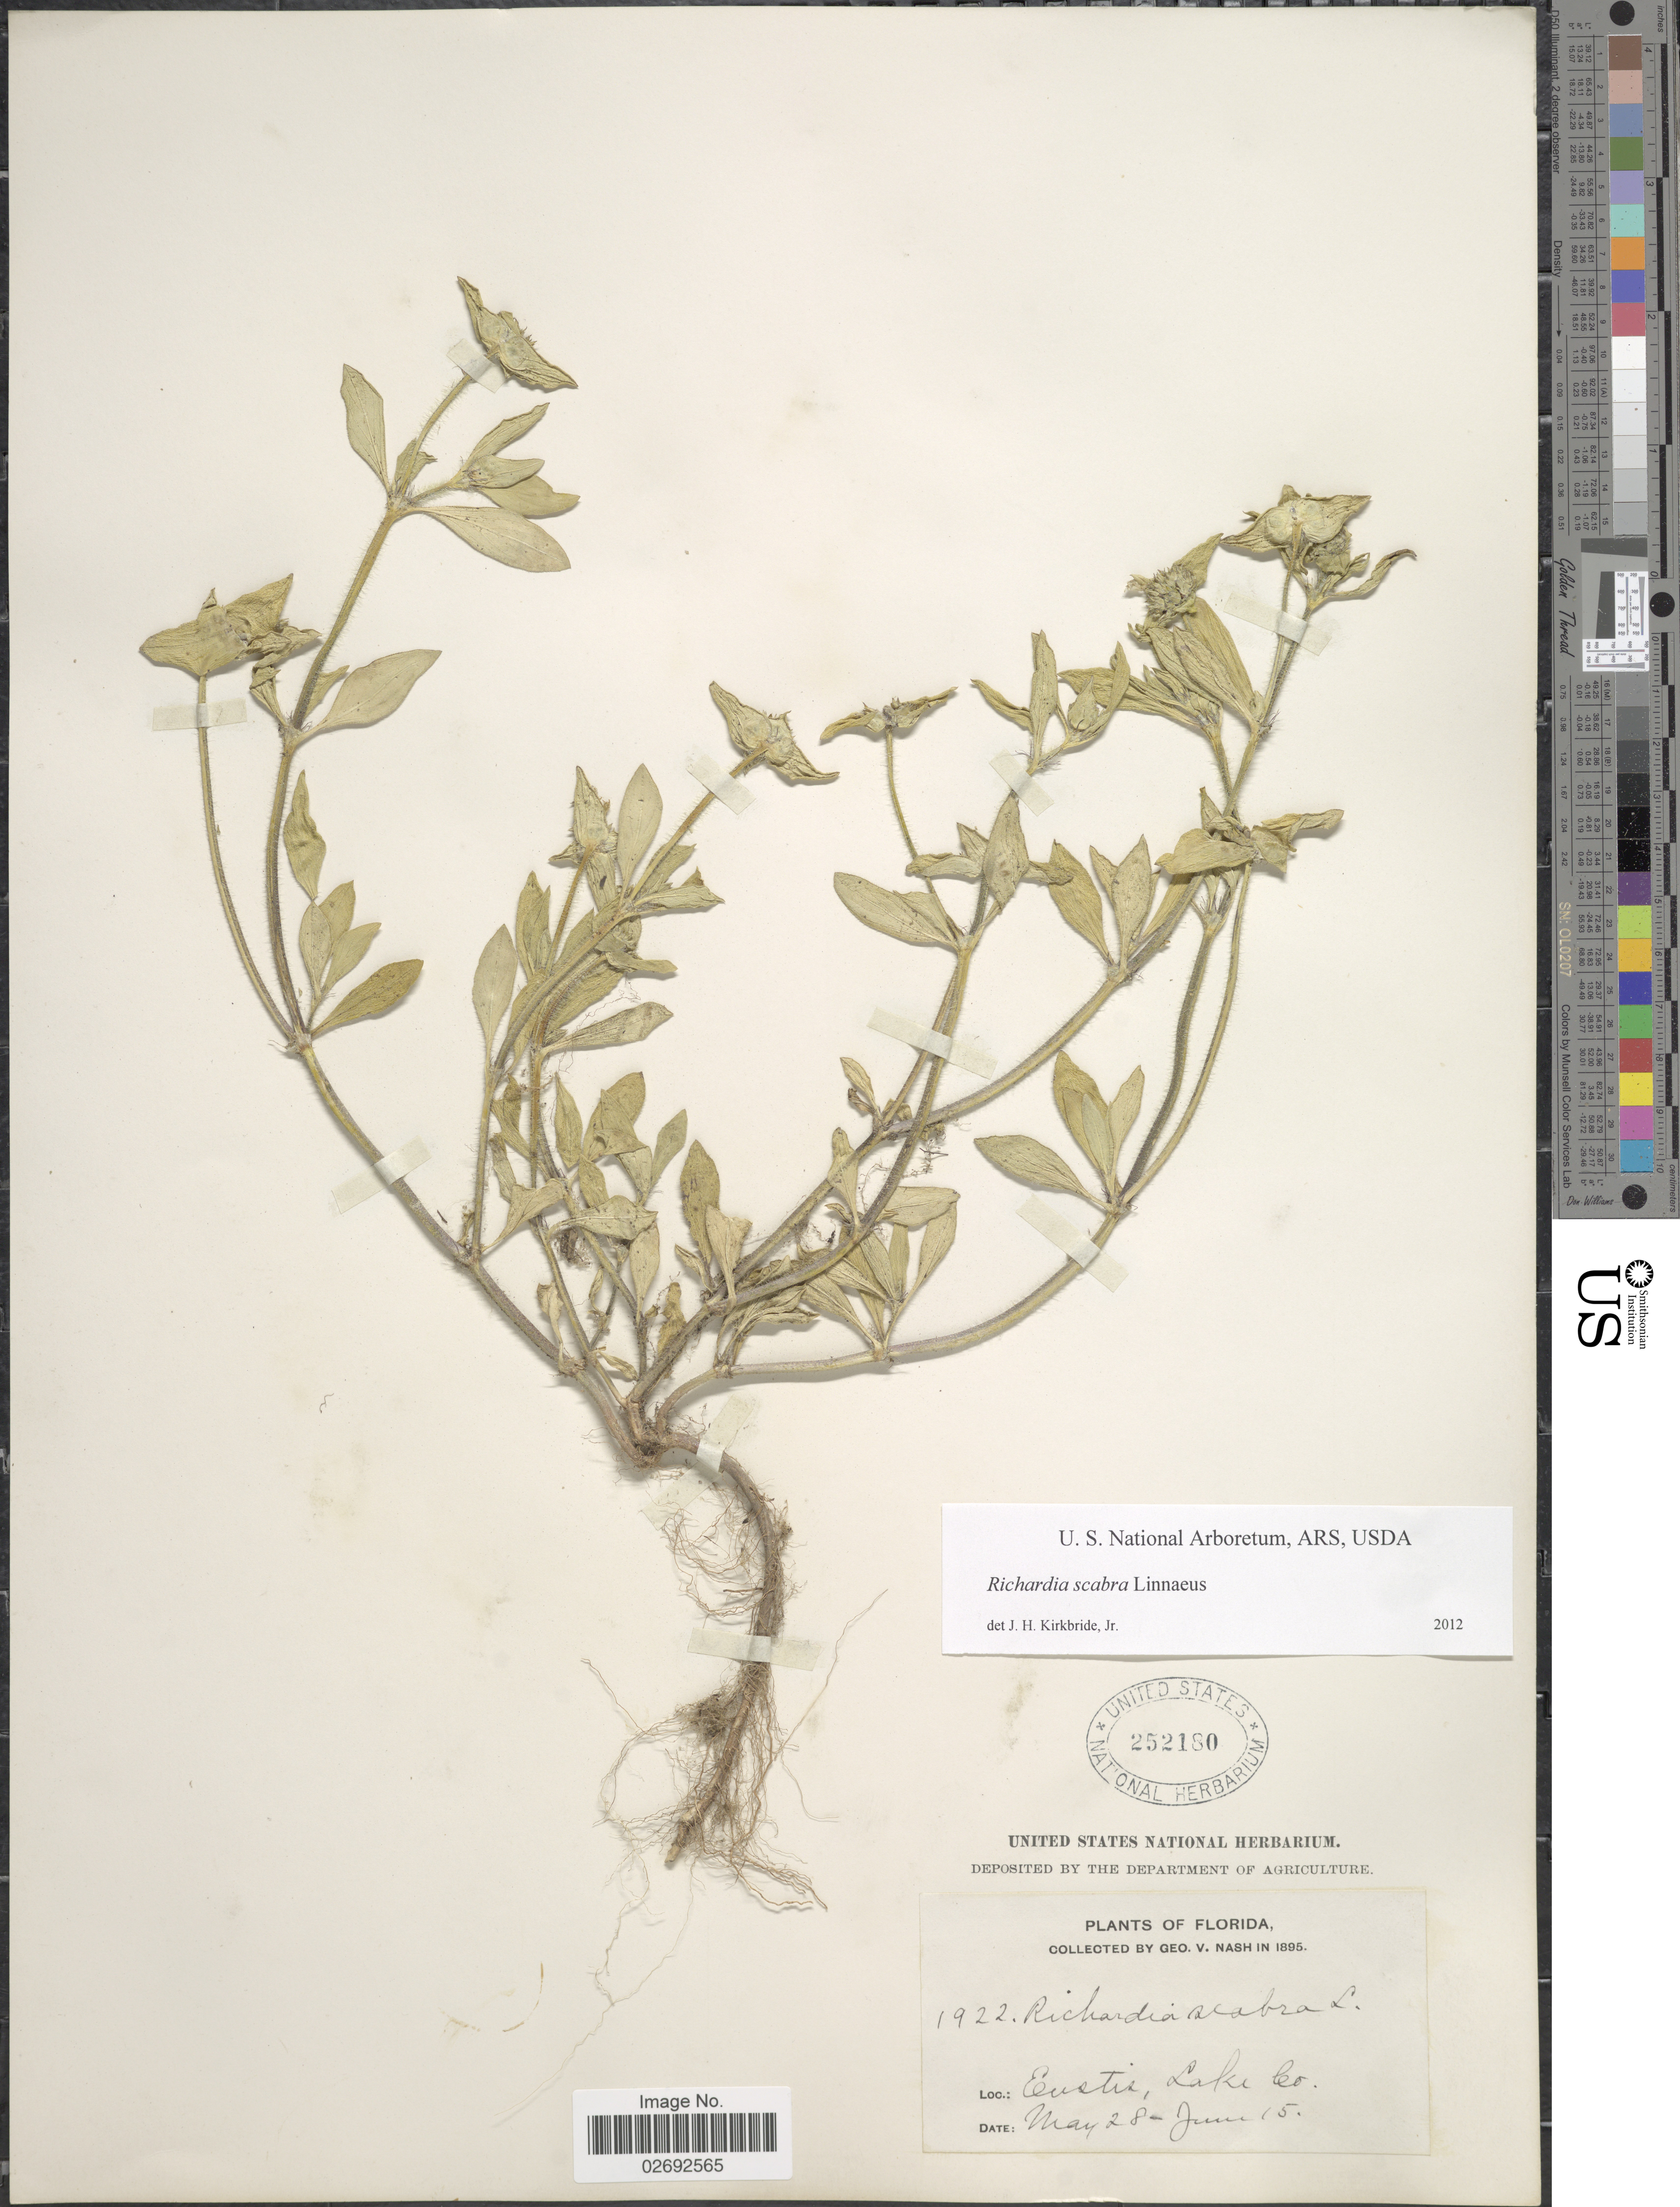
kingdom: Plantae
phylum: Tracheophyta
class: Magnoliopsida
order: Gentianales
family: Rubiaceae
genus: Richardia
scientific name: Richardia scabra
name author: L.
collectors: G. V. Nash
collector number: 1922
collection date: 1895-05-28/1895-06-15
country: United States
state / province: Florida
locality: Eustis, Lake Co.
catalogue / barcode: US 252180